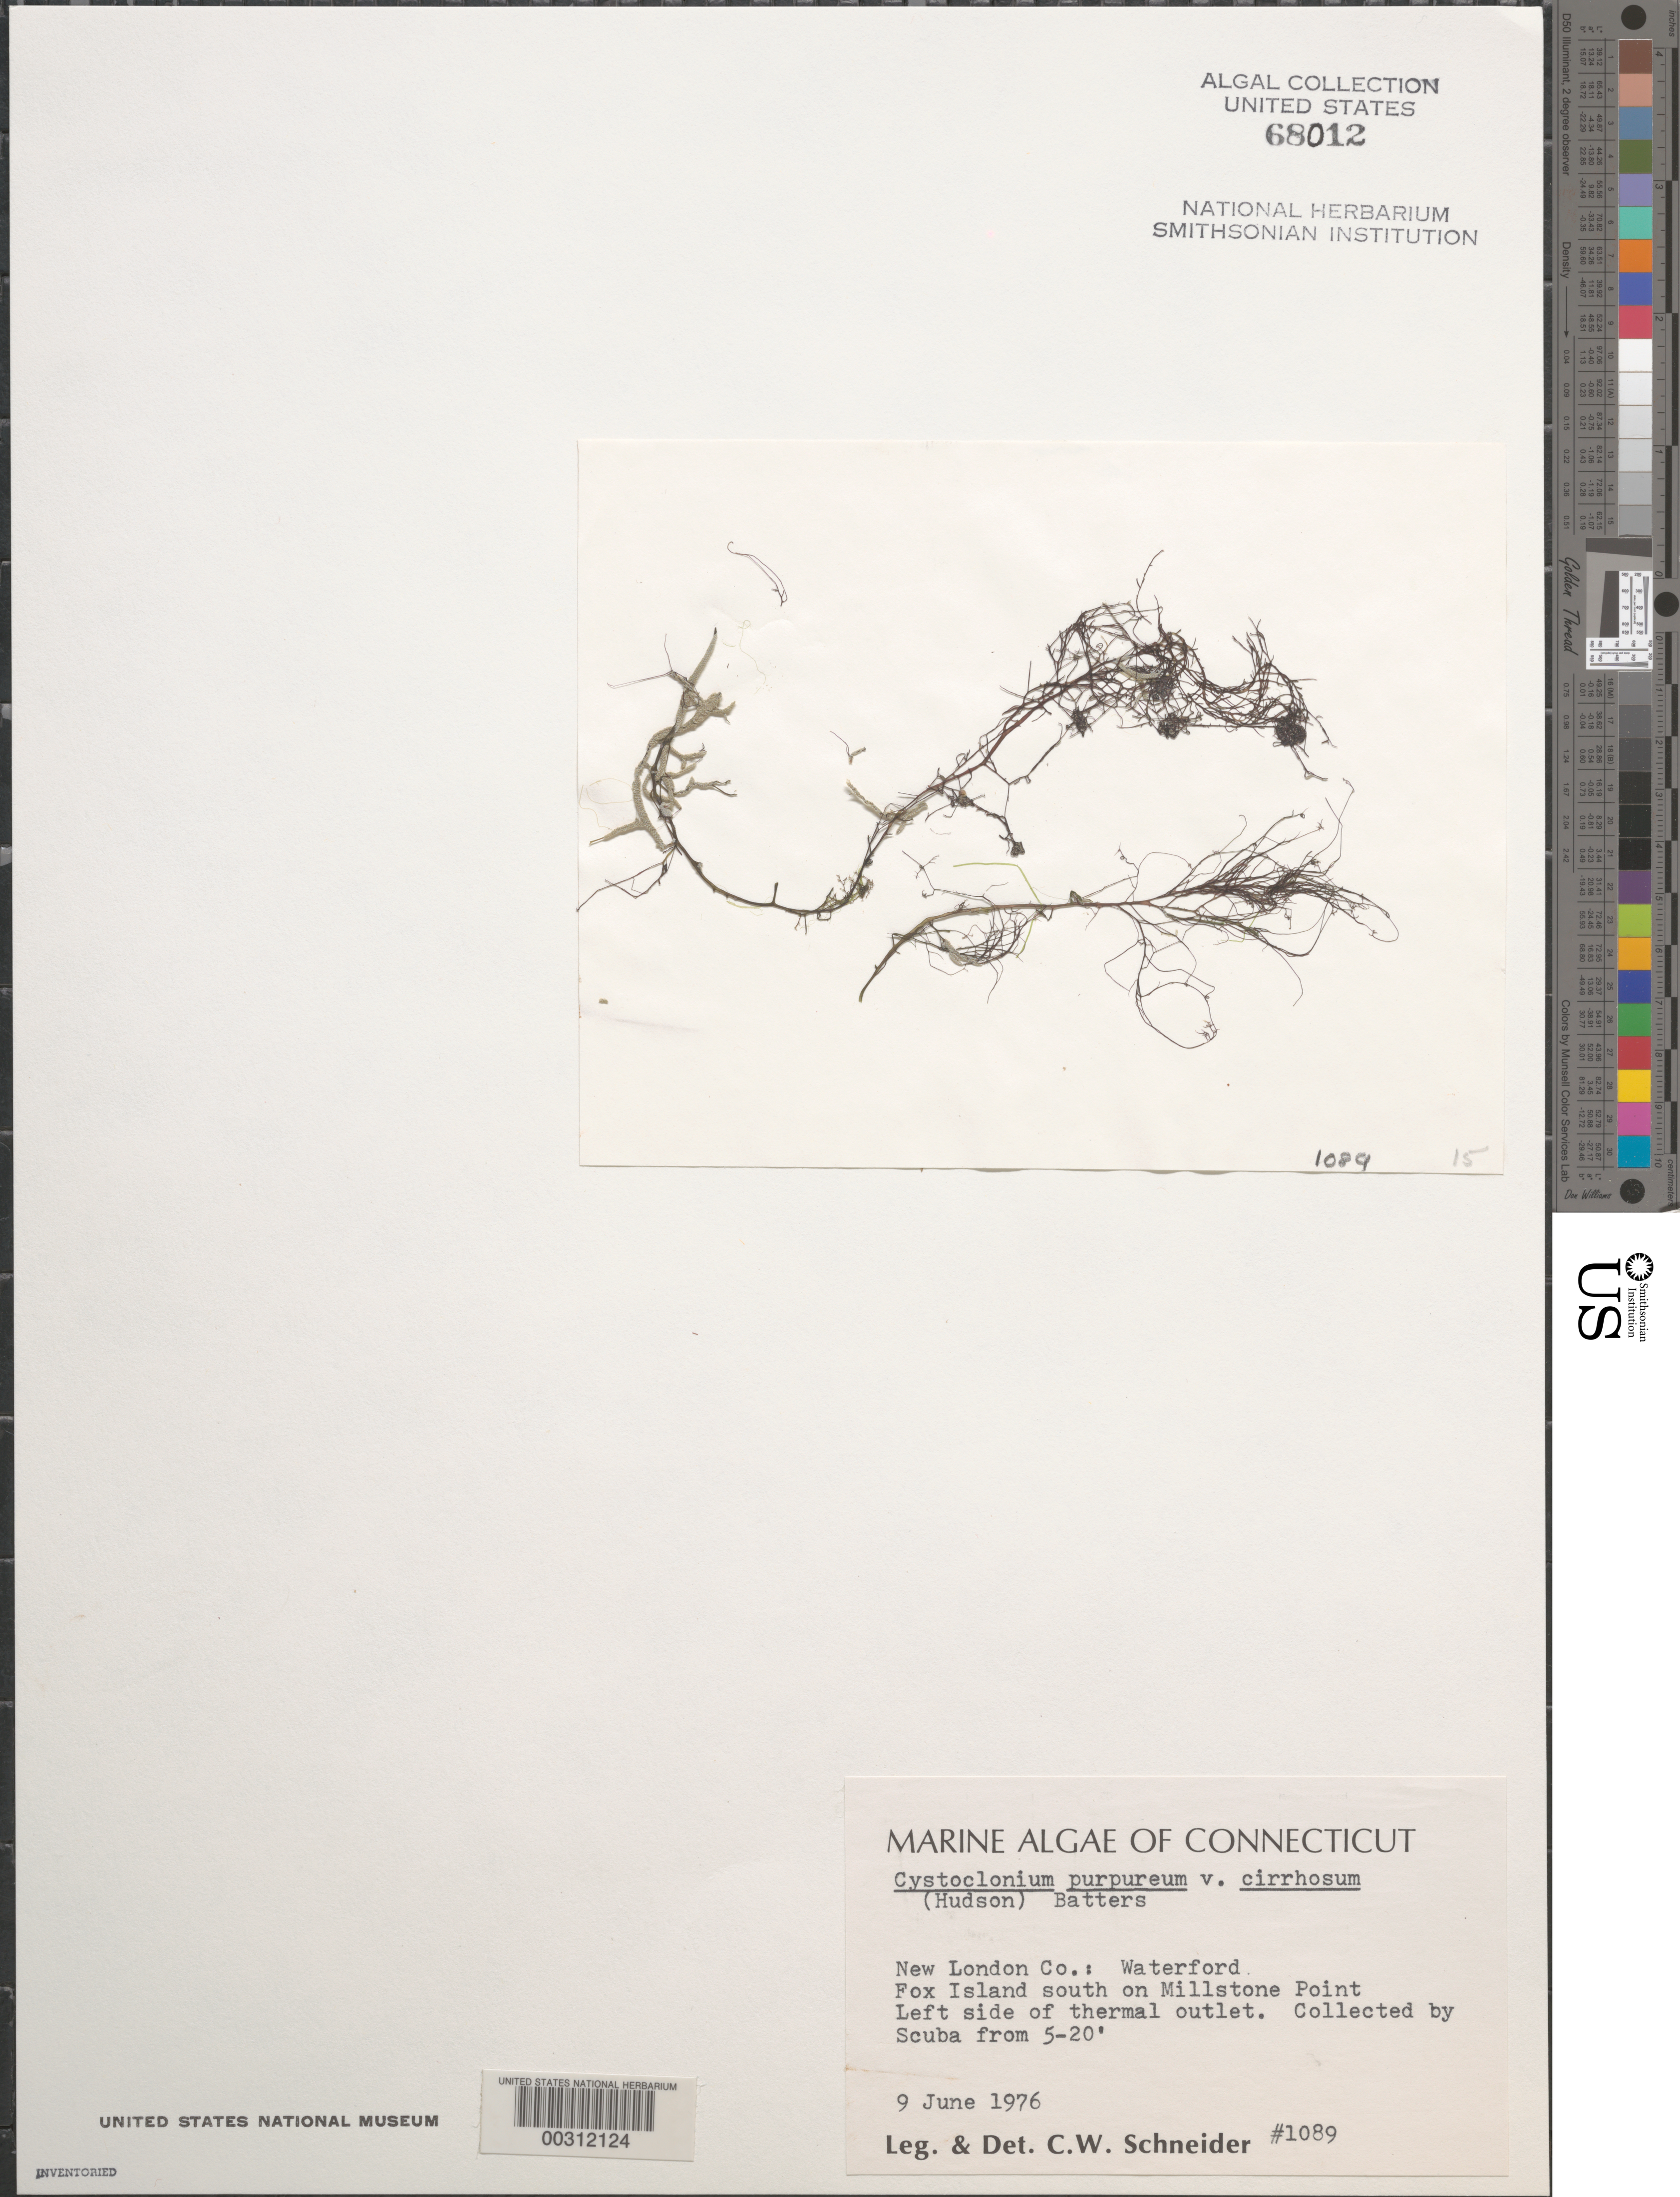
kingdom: Plantae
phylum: Rhodophyta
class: Florideophyceae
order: Gigartinales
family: Cystocloniaceae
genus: Cystoclonium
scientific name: Cystoclonium purpureum var. cirrhosum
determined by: Schneider, C. W.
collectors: C. W. Schneider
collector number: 1089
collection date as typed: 09 Jun 1976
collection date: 1976-06-09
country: United States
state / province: Connecticut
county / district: New London County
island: Fox Island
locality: Fox Island South, Millstone Point, Waterford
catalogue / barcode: US 68012